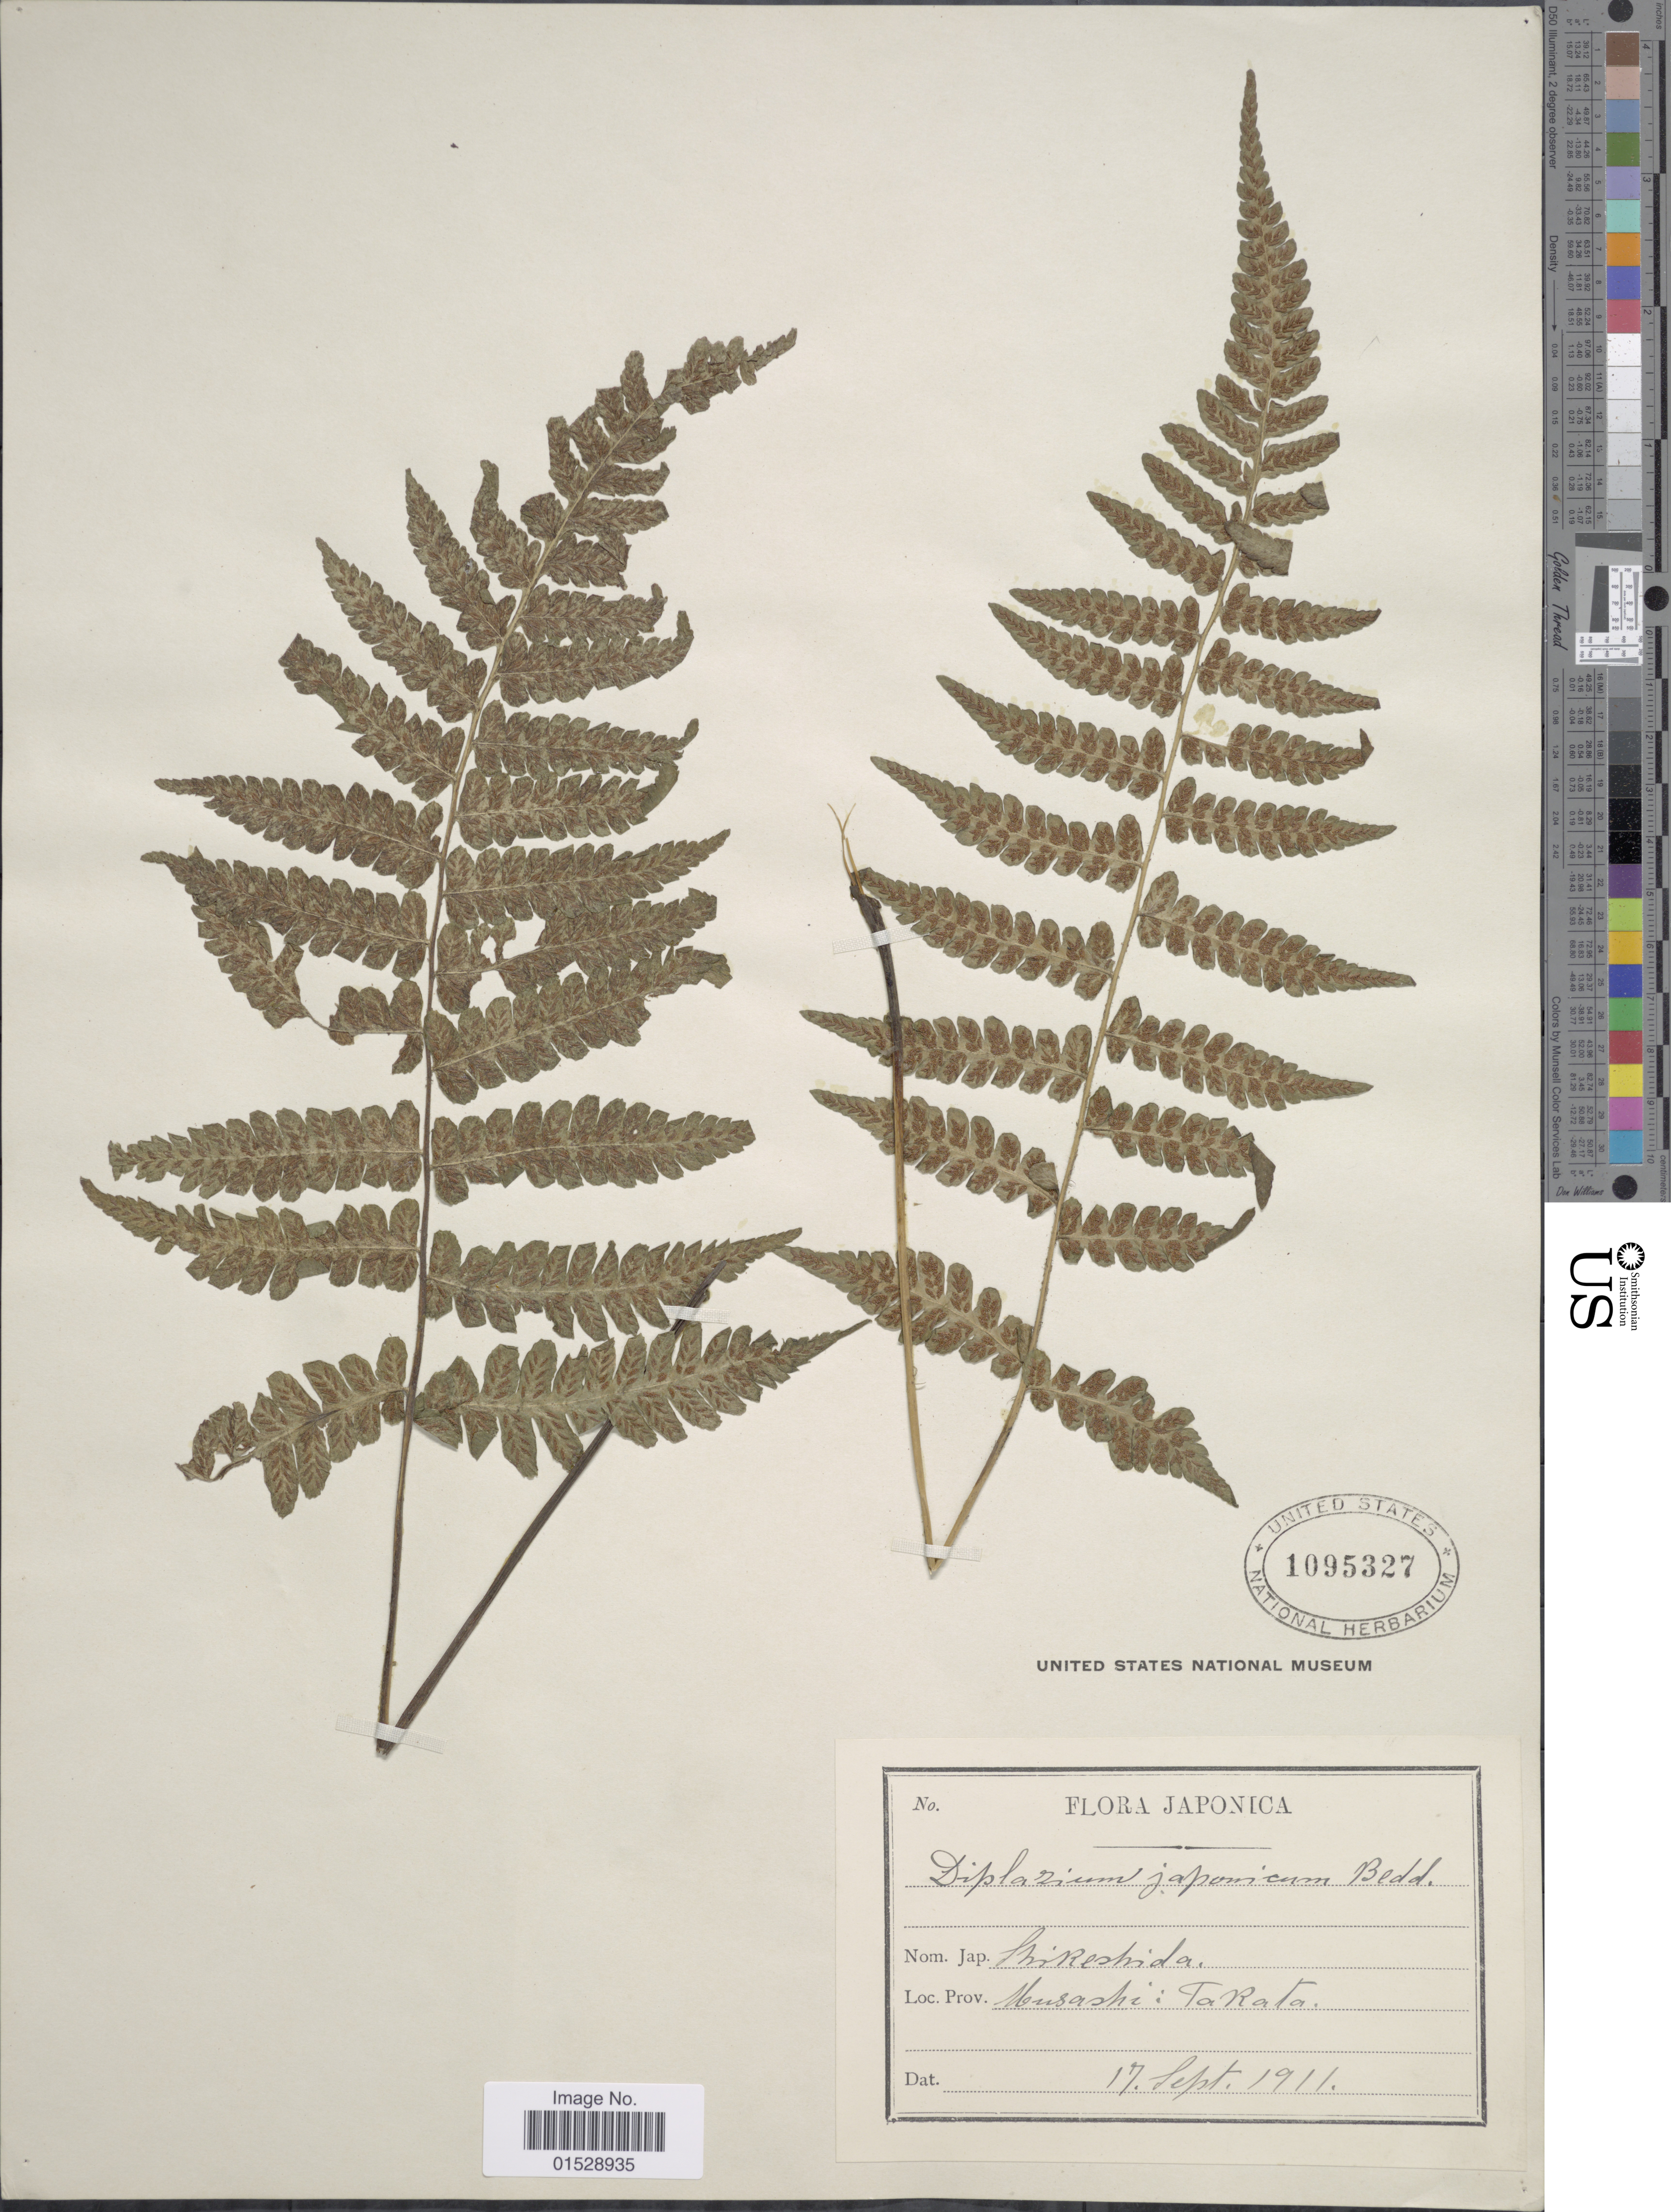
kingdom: Plantae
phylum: Tracheophyta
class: Polypodiopsida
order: Polypodiales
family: Athyriaceae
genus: Deparia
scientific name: Deparia japonica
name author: (Thunb.) M. Kato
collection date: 1911-09-17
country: Japan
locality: Japonica, Prov. Musashi, Takata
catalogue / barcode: US 1095327